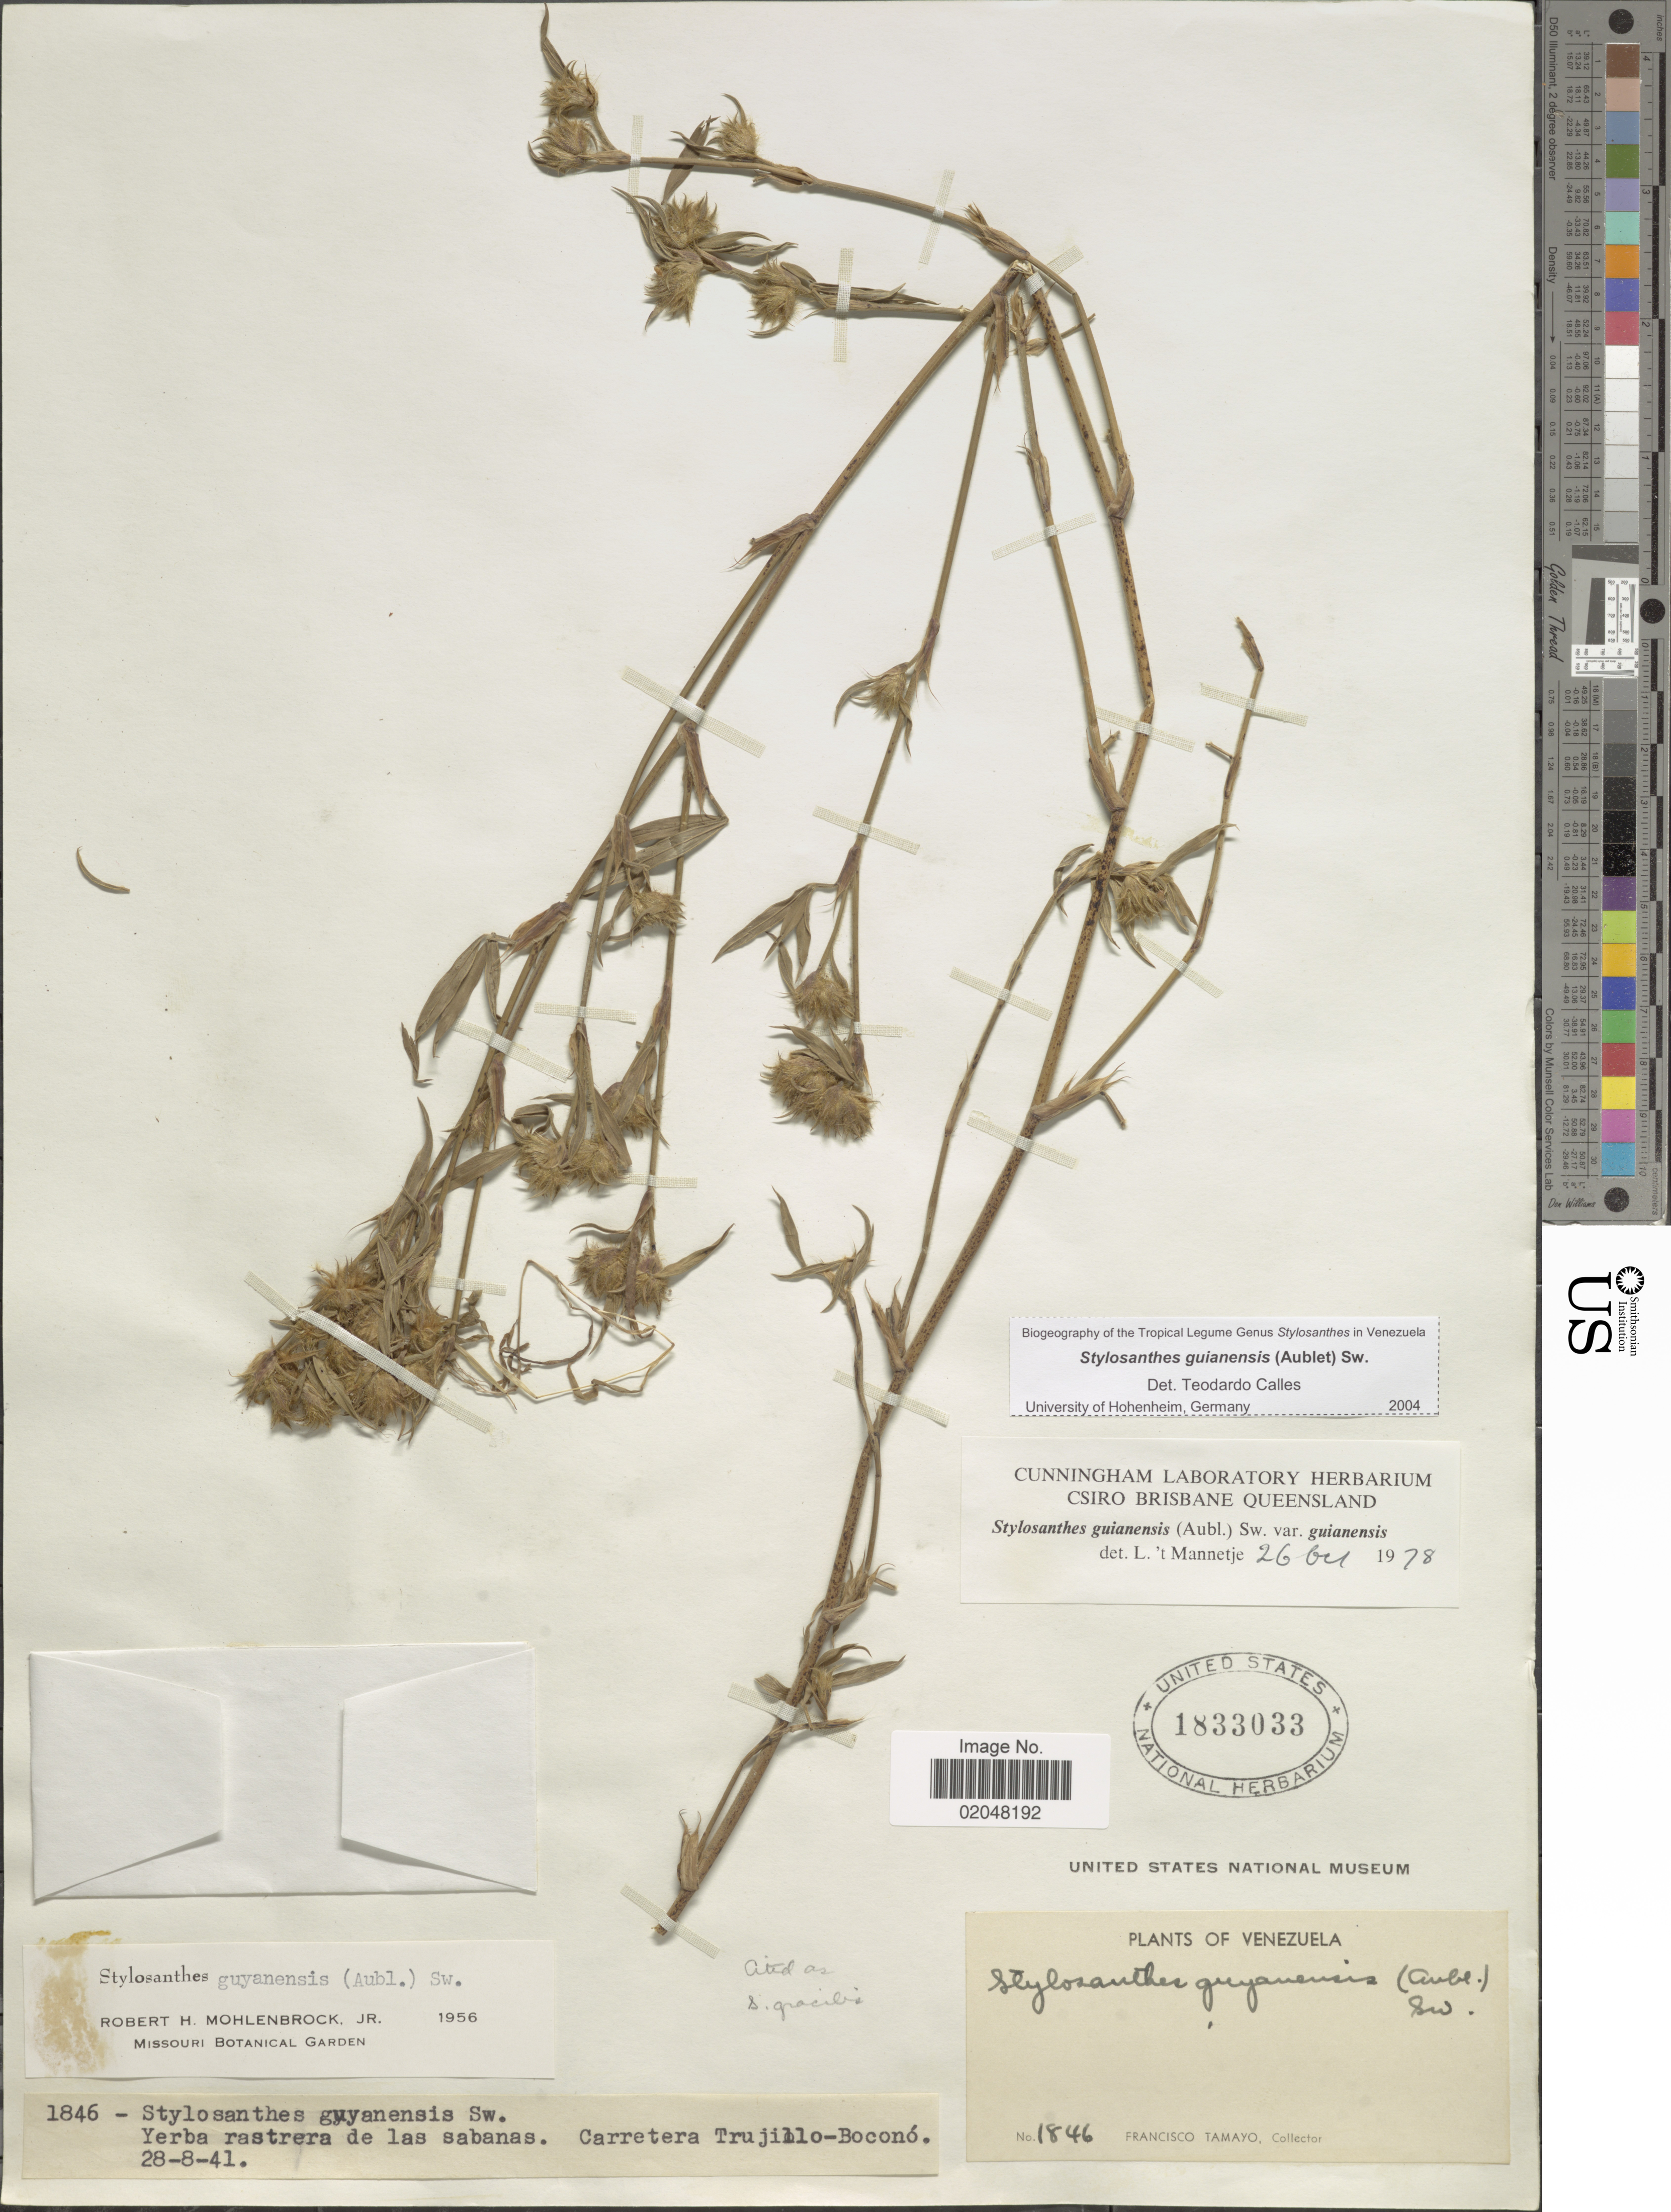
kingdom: Plantae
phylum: Tracheophyta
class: Magnoliopsida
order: Fabales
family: Fabaceae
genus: Stylosanthes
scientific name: Stylosanthes guianensis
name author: (Aubl.) Sw.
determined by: Calles, T.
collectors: F. Tamayo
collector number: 1846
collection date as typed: Transcribed d/m/y: 28/8/41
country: Venezuela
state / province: Trujillo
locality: Carretera Trujillo-Bocono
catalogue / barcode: US 1833033